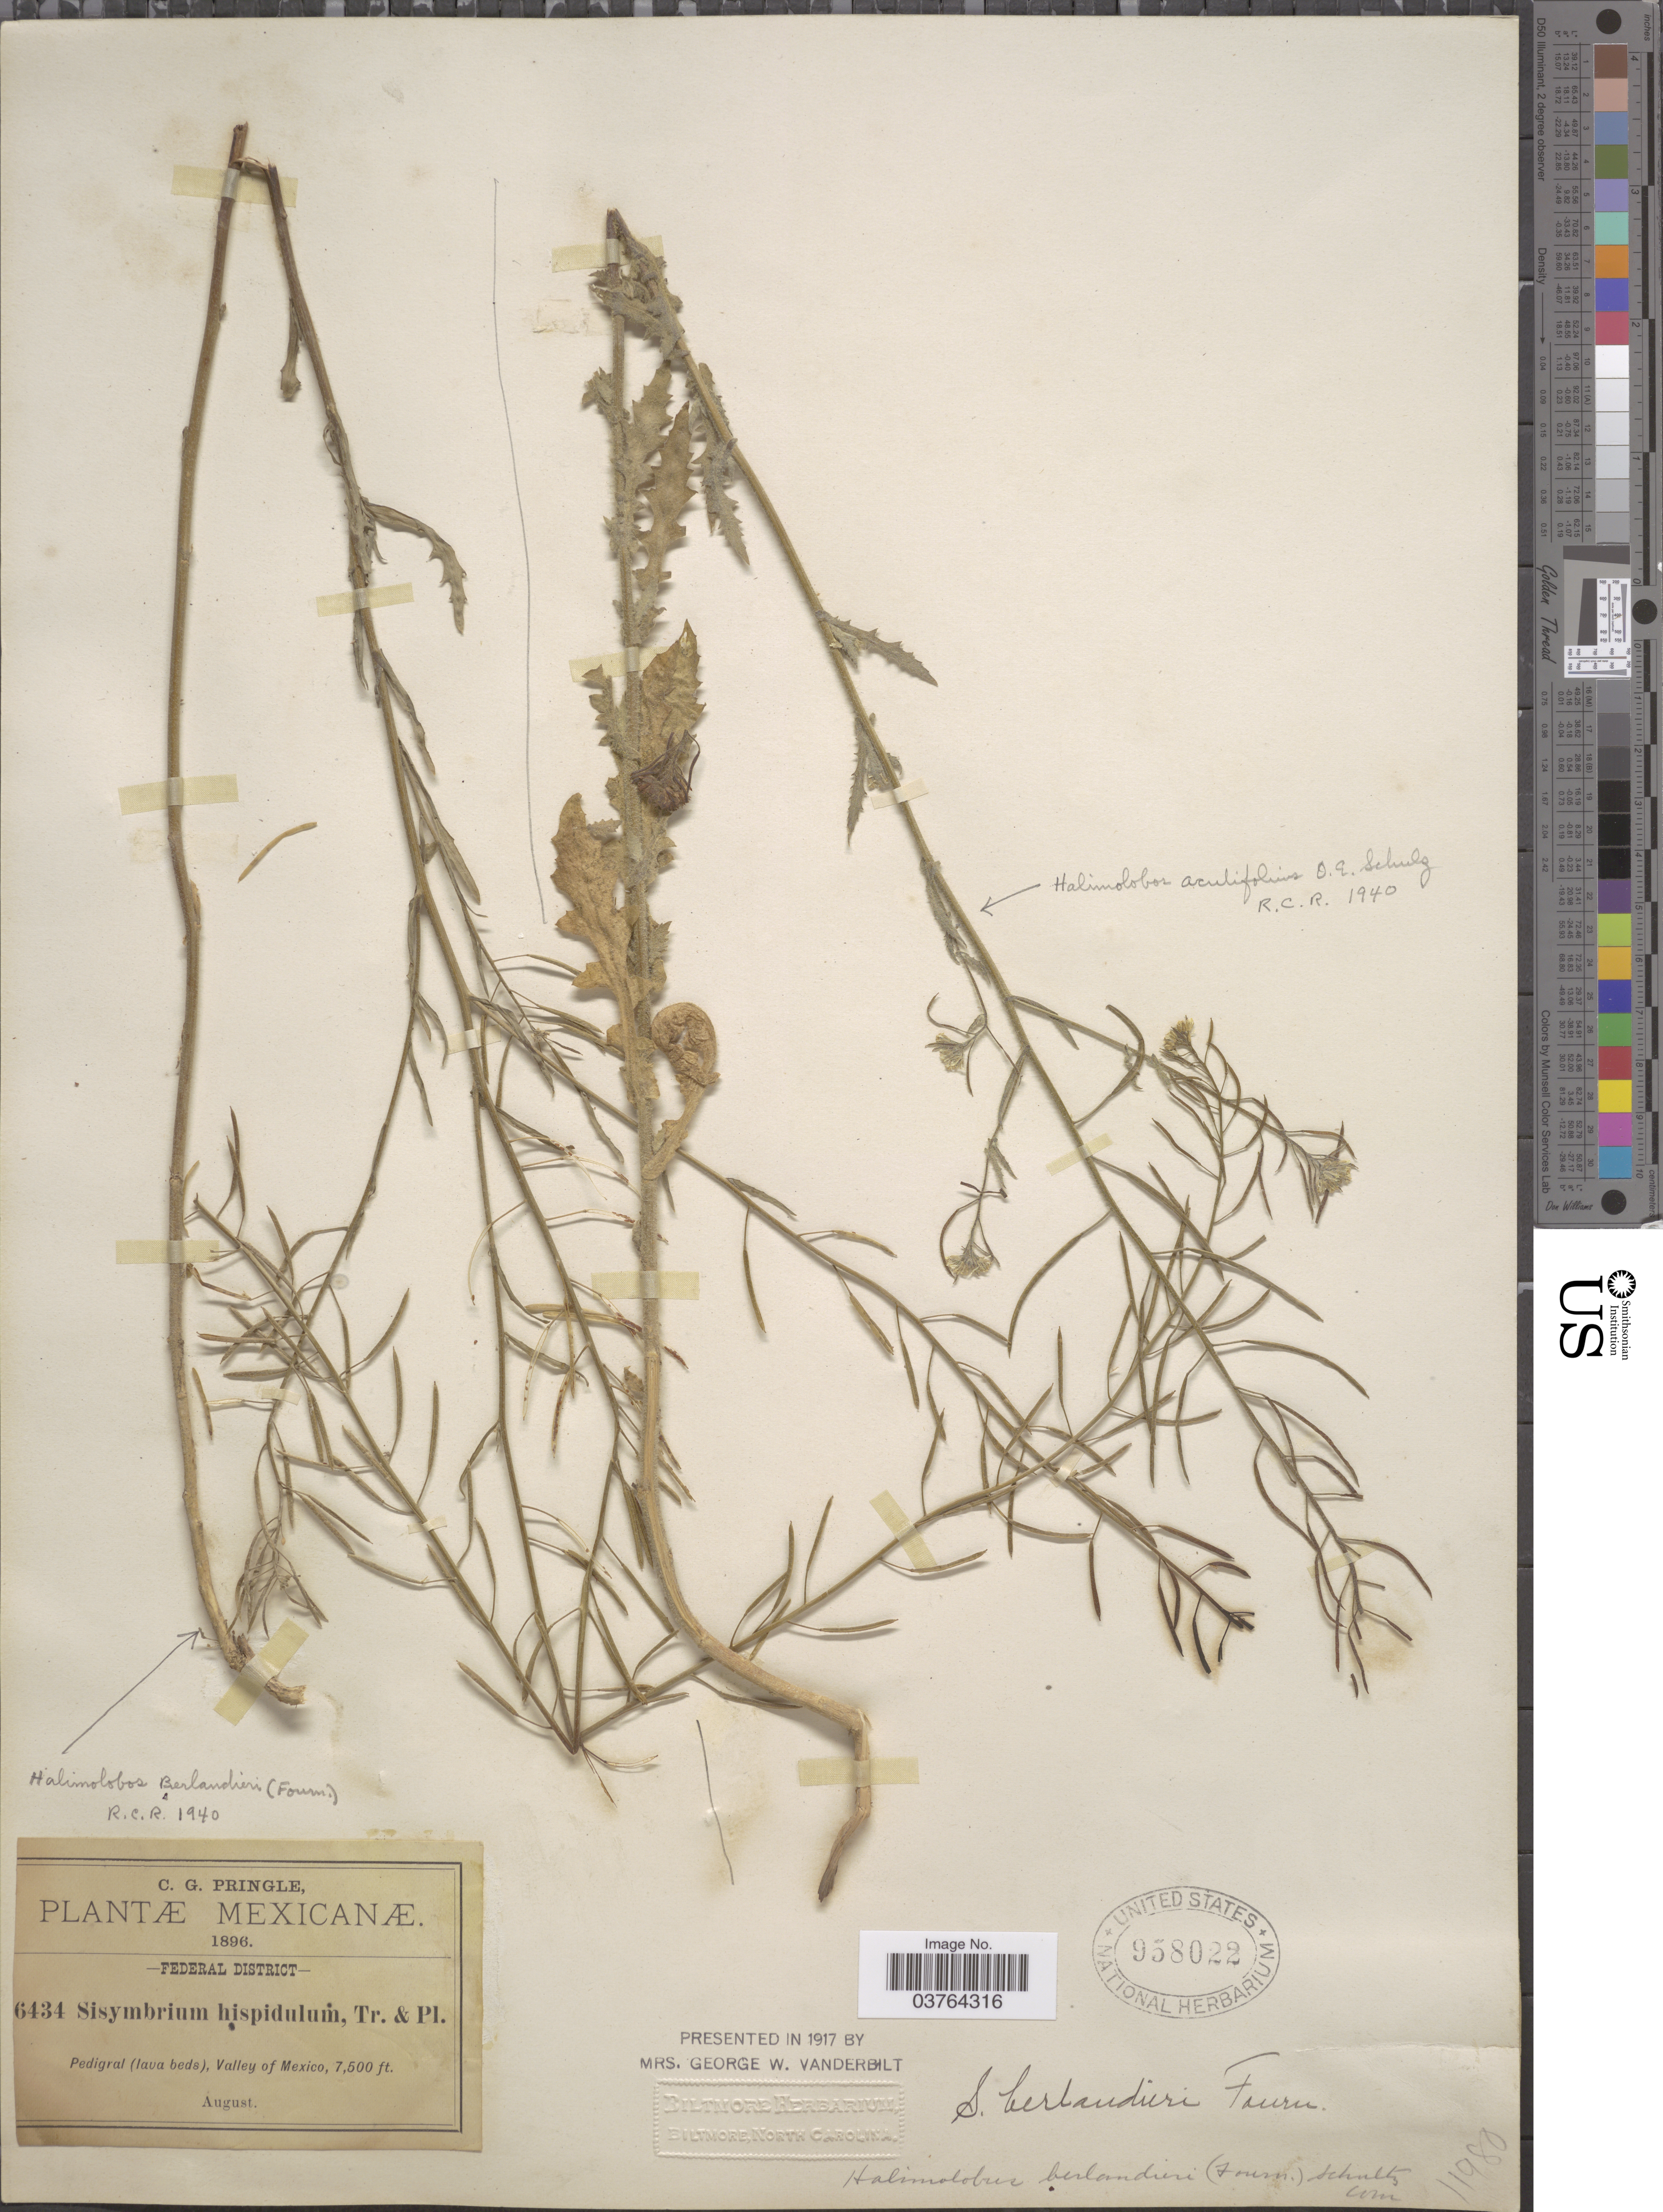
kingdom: Plantae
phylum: Tracheophyta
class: Magnoliopsida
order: Brassicales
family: Brassicaceae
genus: Halimolobos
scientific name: Halimolobos berlandieri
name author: O.E. Schulz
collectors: C. G. Pringle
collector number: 6434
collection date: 1896-08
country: Mexico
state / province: Distrito Federal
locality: Mexicanæ. Federal District. Pedigral (lava beds), Valley of Mexico.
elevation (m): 2286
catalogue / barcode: US 958022